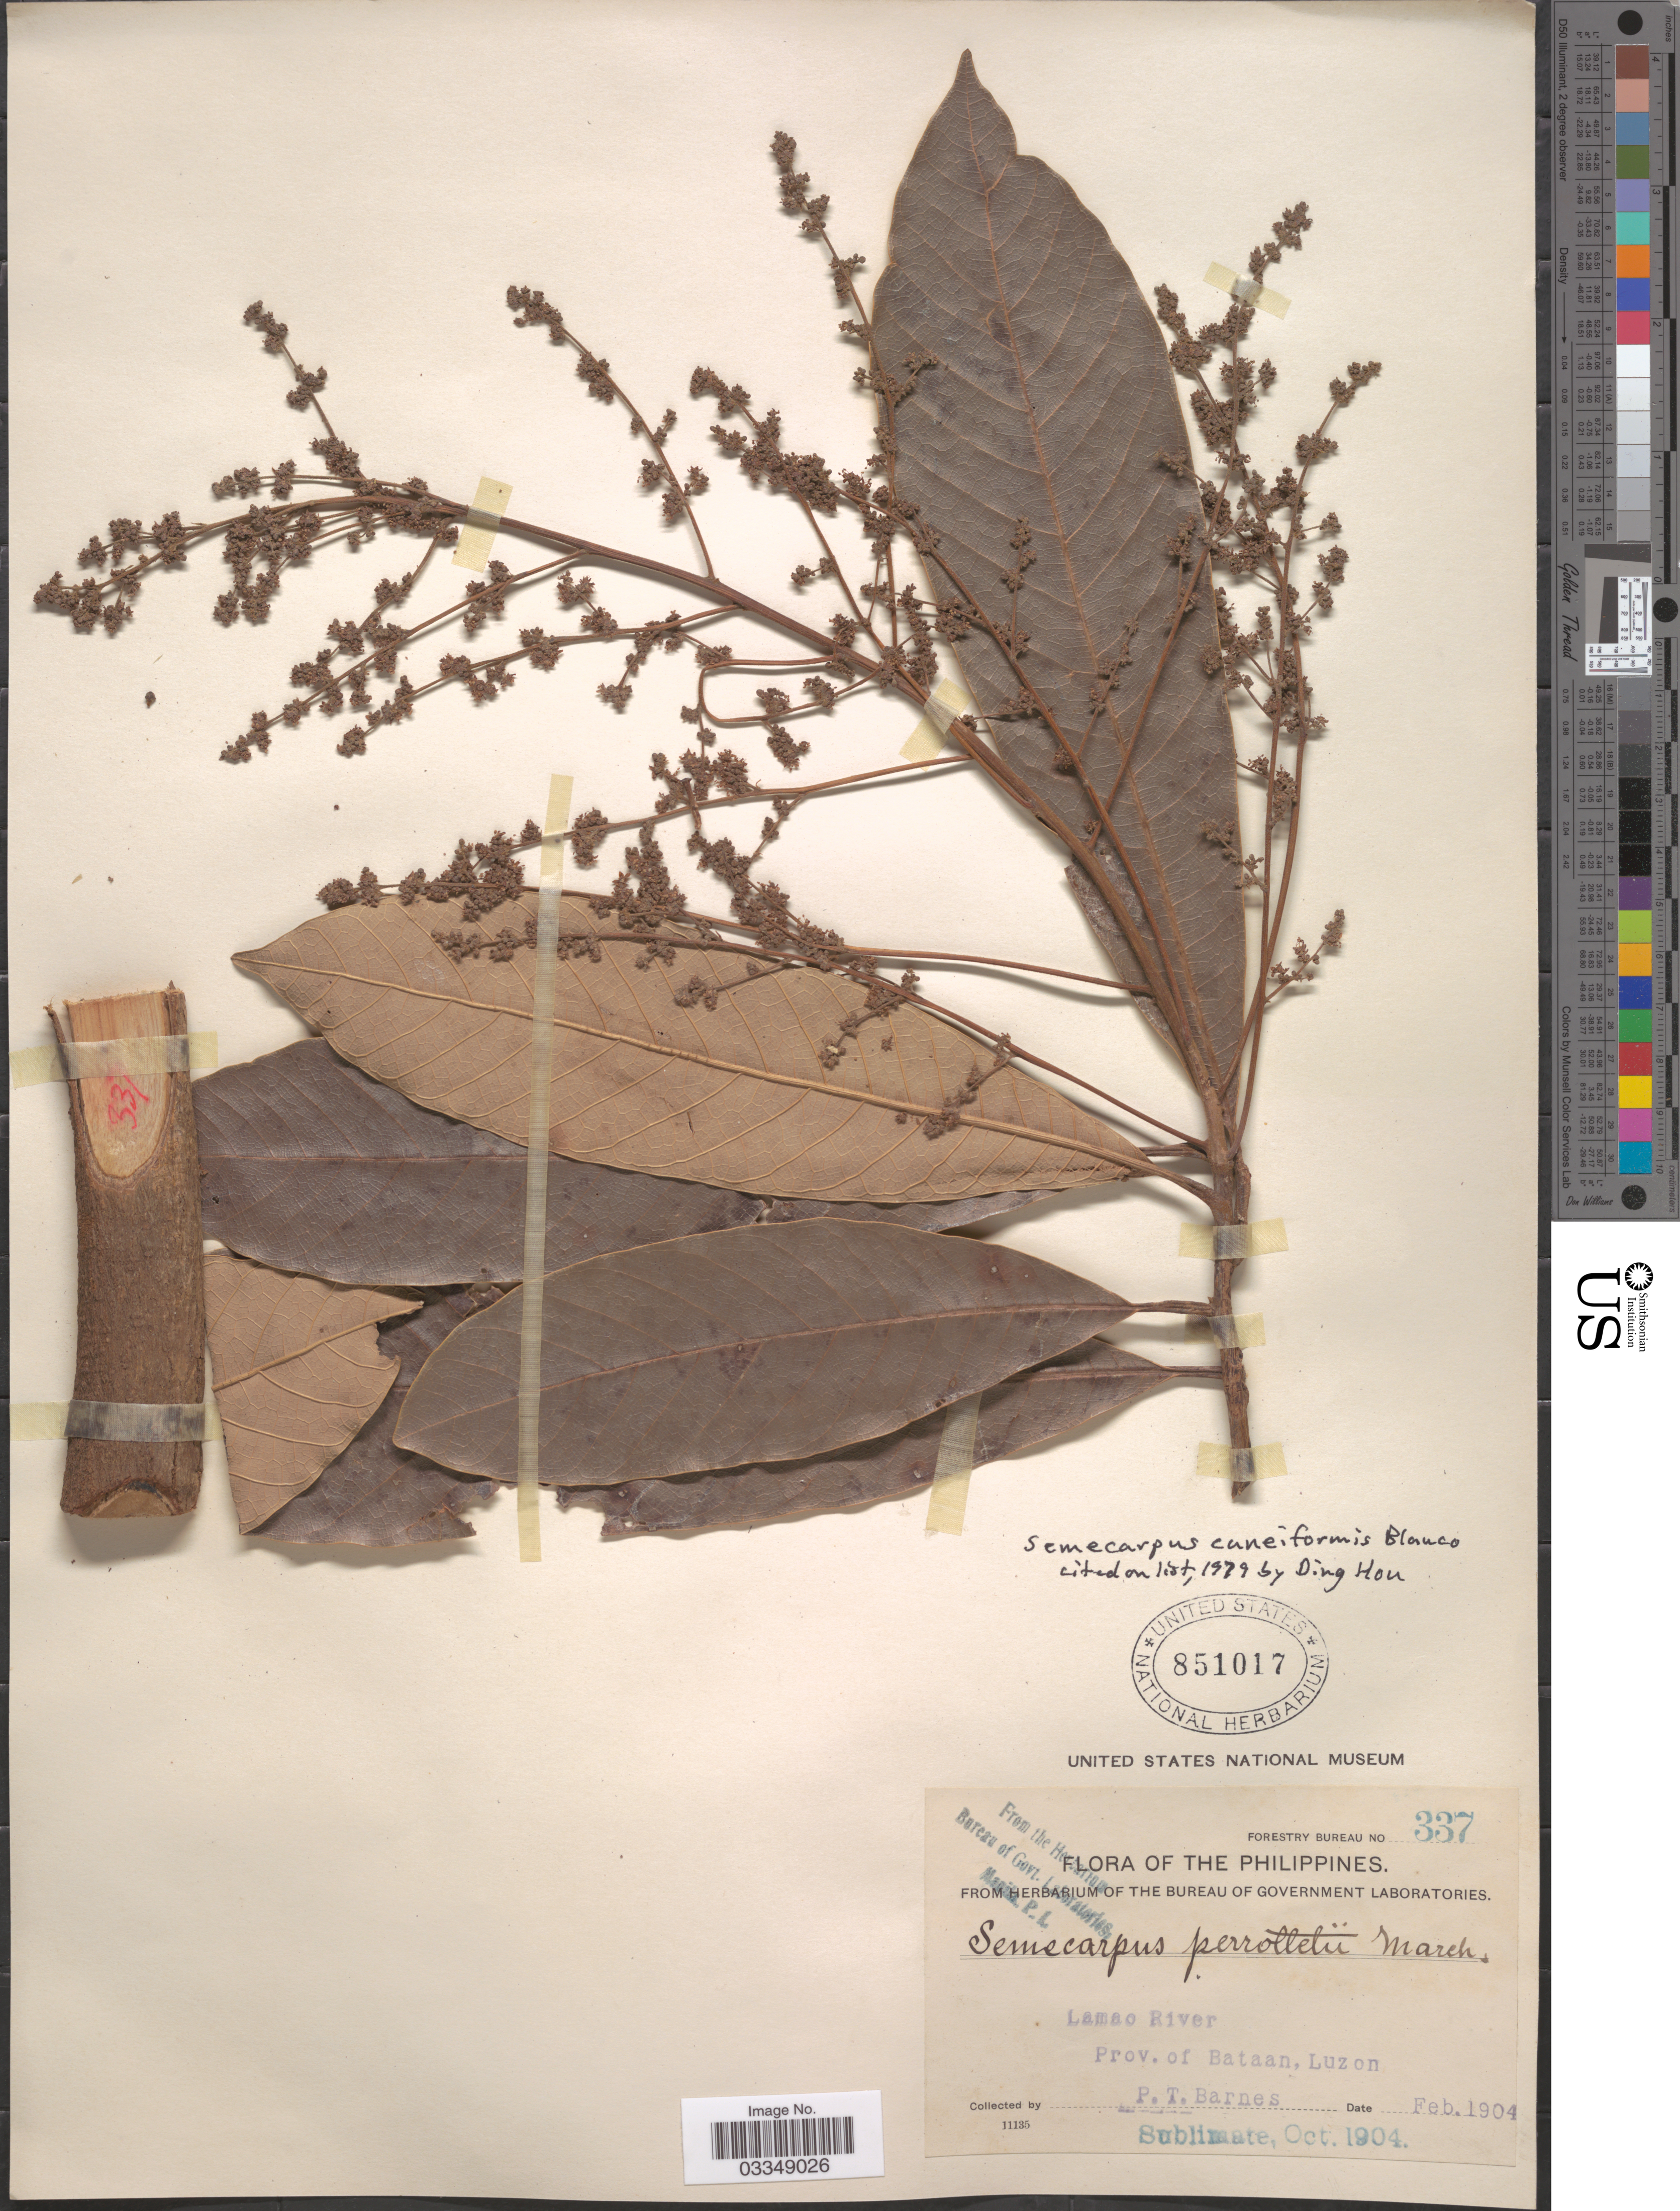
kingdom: Plantae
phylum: Tracheophyta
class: Magnoliopsida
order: Sapindales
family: Anacardiaceae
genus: Semecarpus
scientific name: Semecarpus cuneiformis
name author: Blanco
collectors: P. Barnes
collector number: Forestry Bureau 337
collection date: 1904-02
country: Philippines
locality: Lamao River. Prov. of Bataan, Luzon.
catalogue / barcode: US 851017